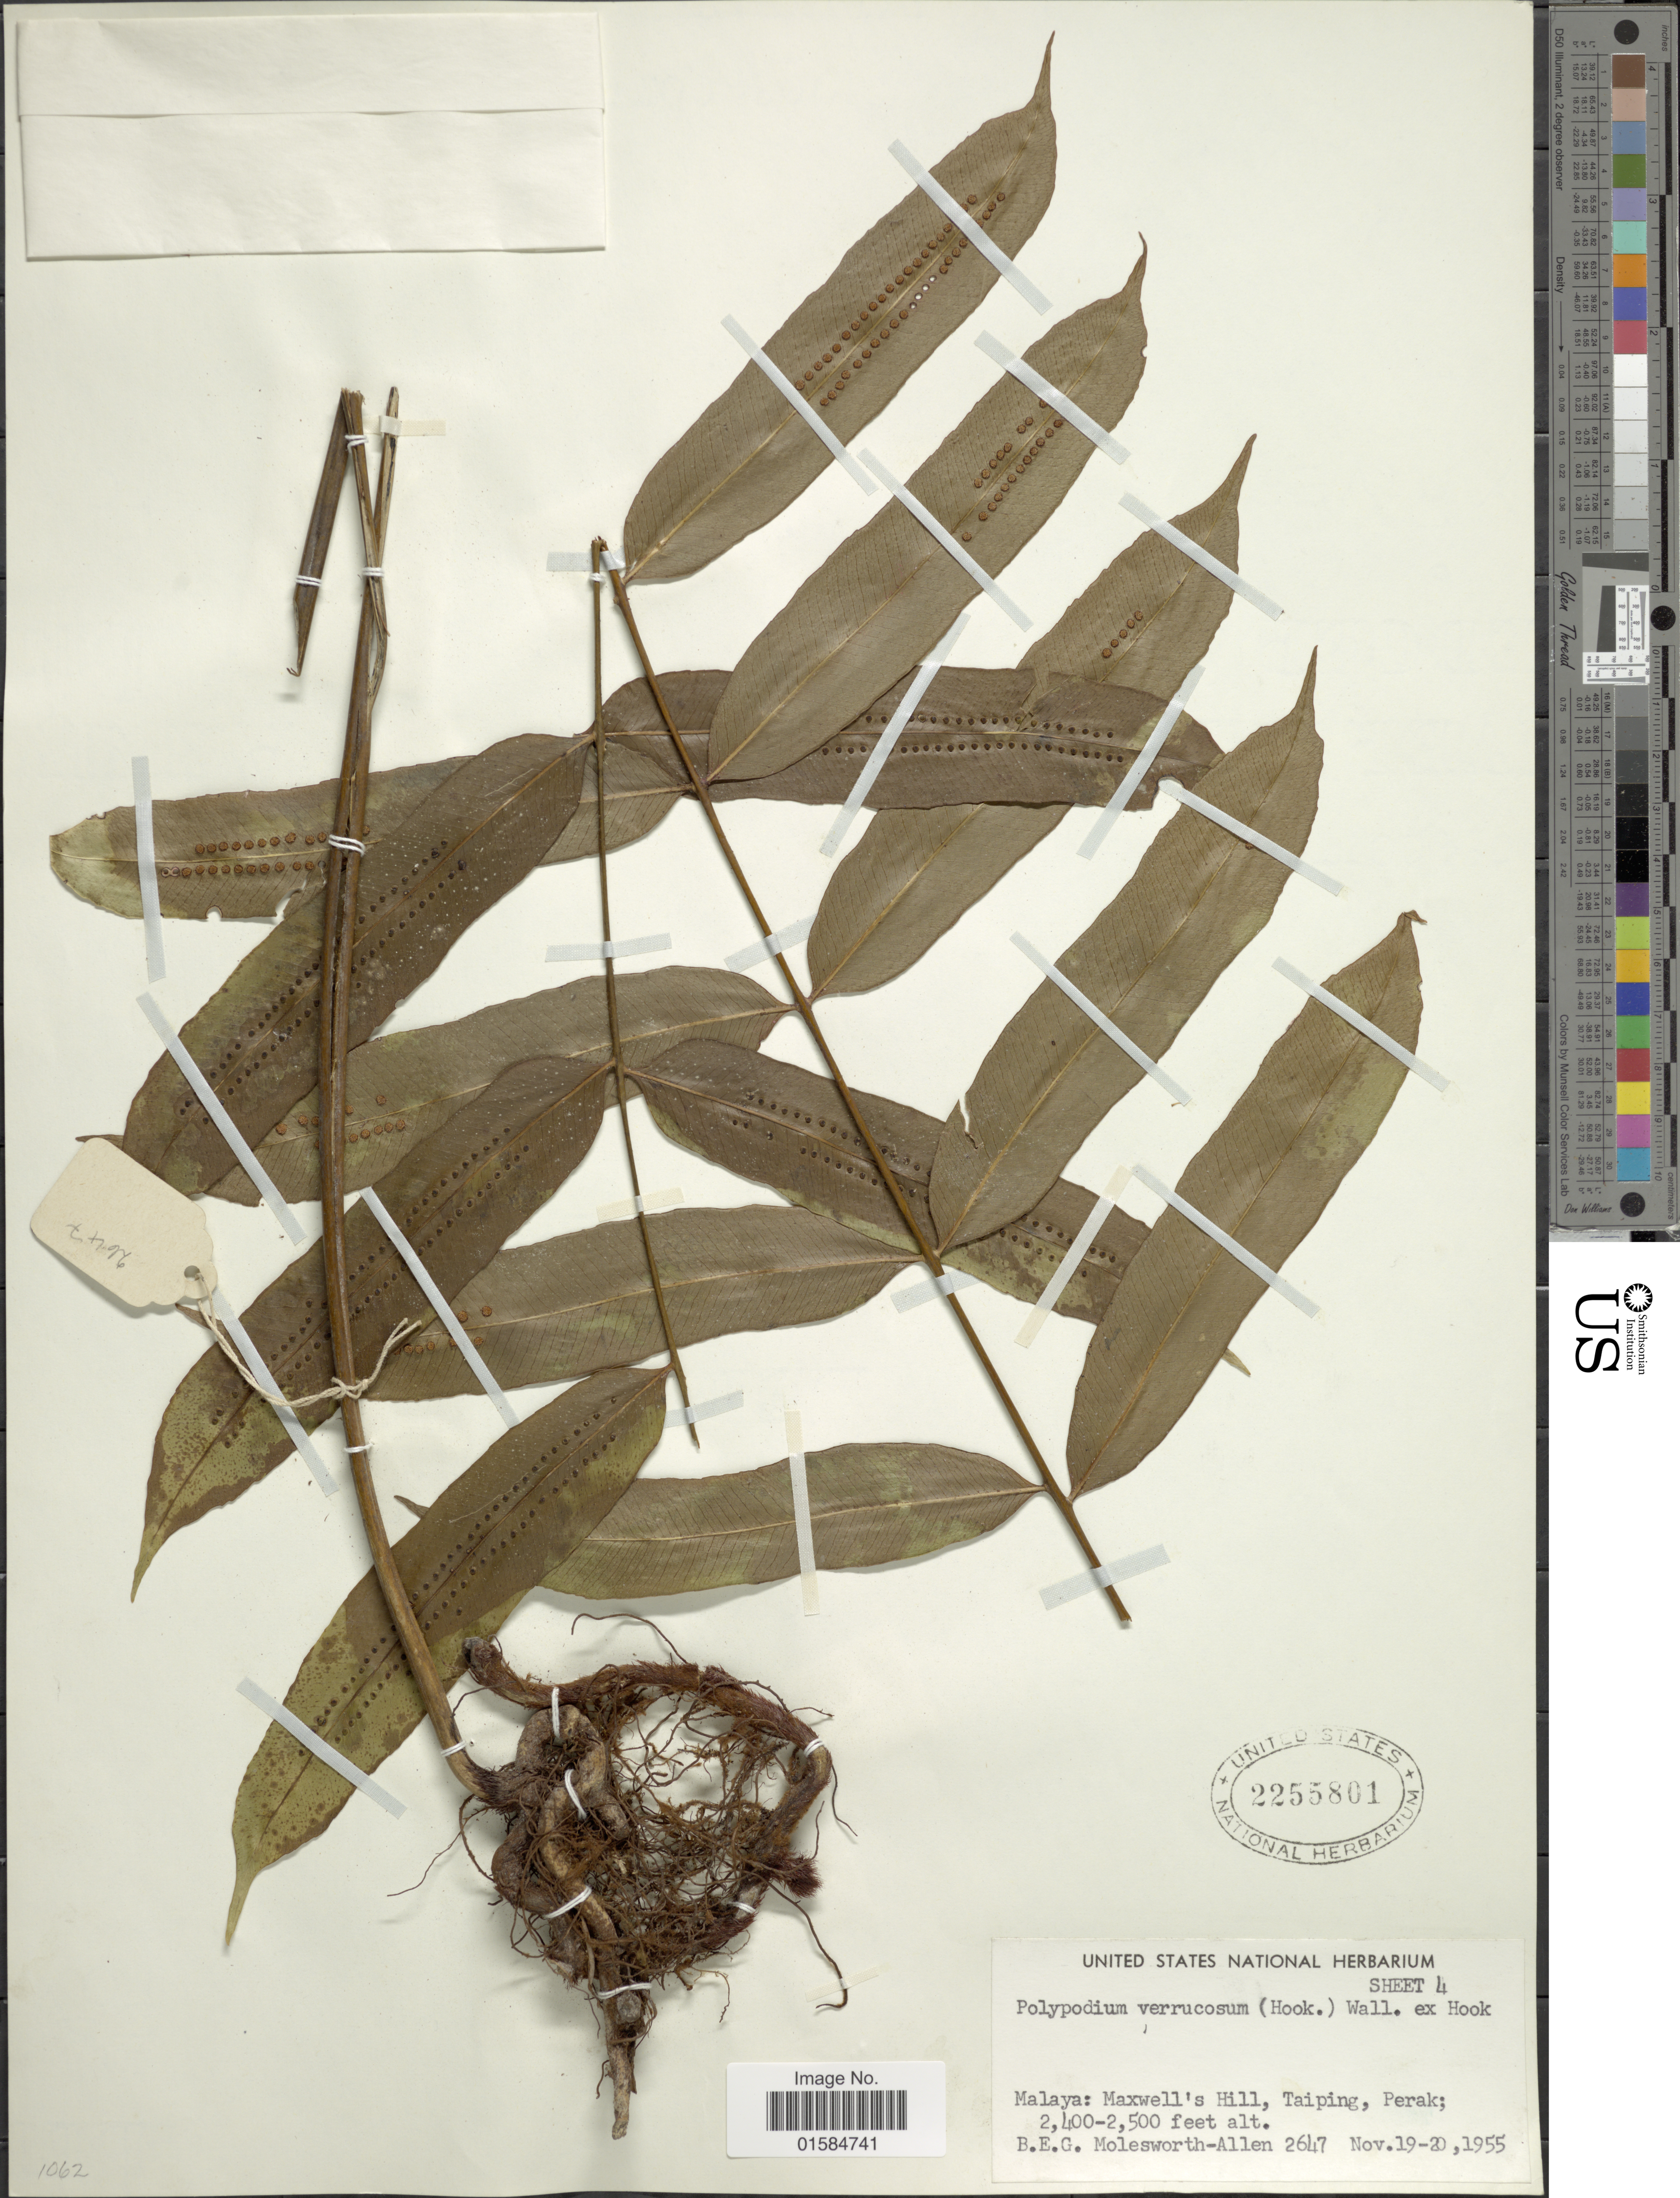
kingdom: Plantae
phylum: Tracheophyta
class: Polypodiopsida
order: Polypodiales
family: Polypodiaceae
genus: Goniophlebium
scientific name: Goniophlebium percussum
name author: (Cauv.) W.H. Wagner & Grether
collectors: B. E. G. Molesworth-Allen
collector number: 2647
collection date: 1955-11-19/1955-11-20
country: Malaysia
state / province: Perak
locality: Malaya: Maxwell's Hill, Taiping, Perak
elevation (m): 732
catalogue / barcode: US 2255801